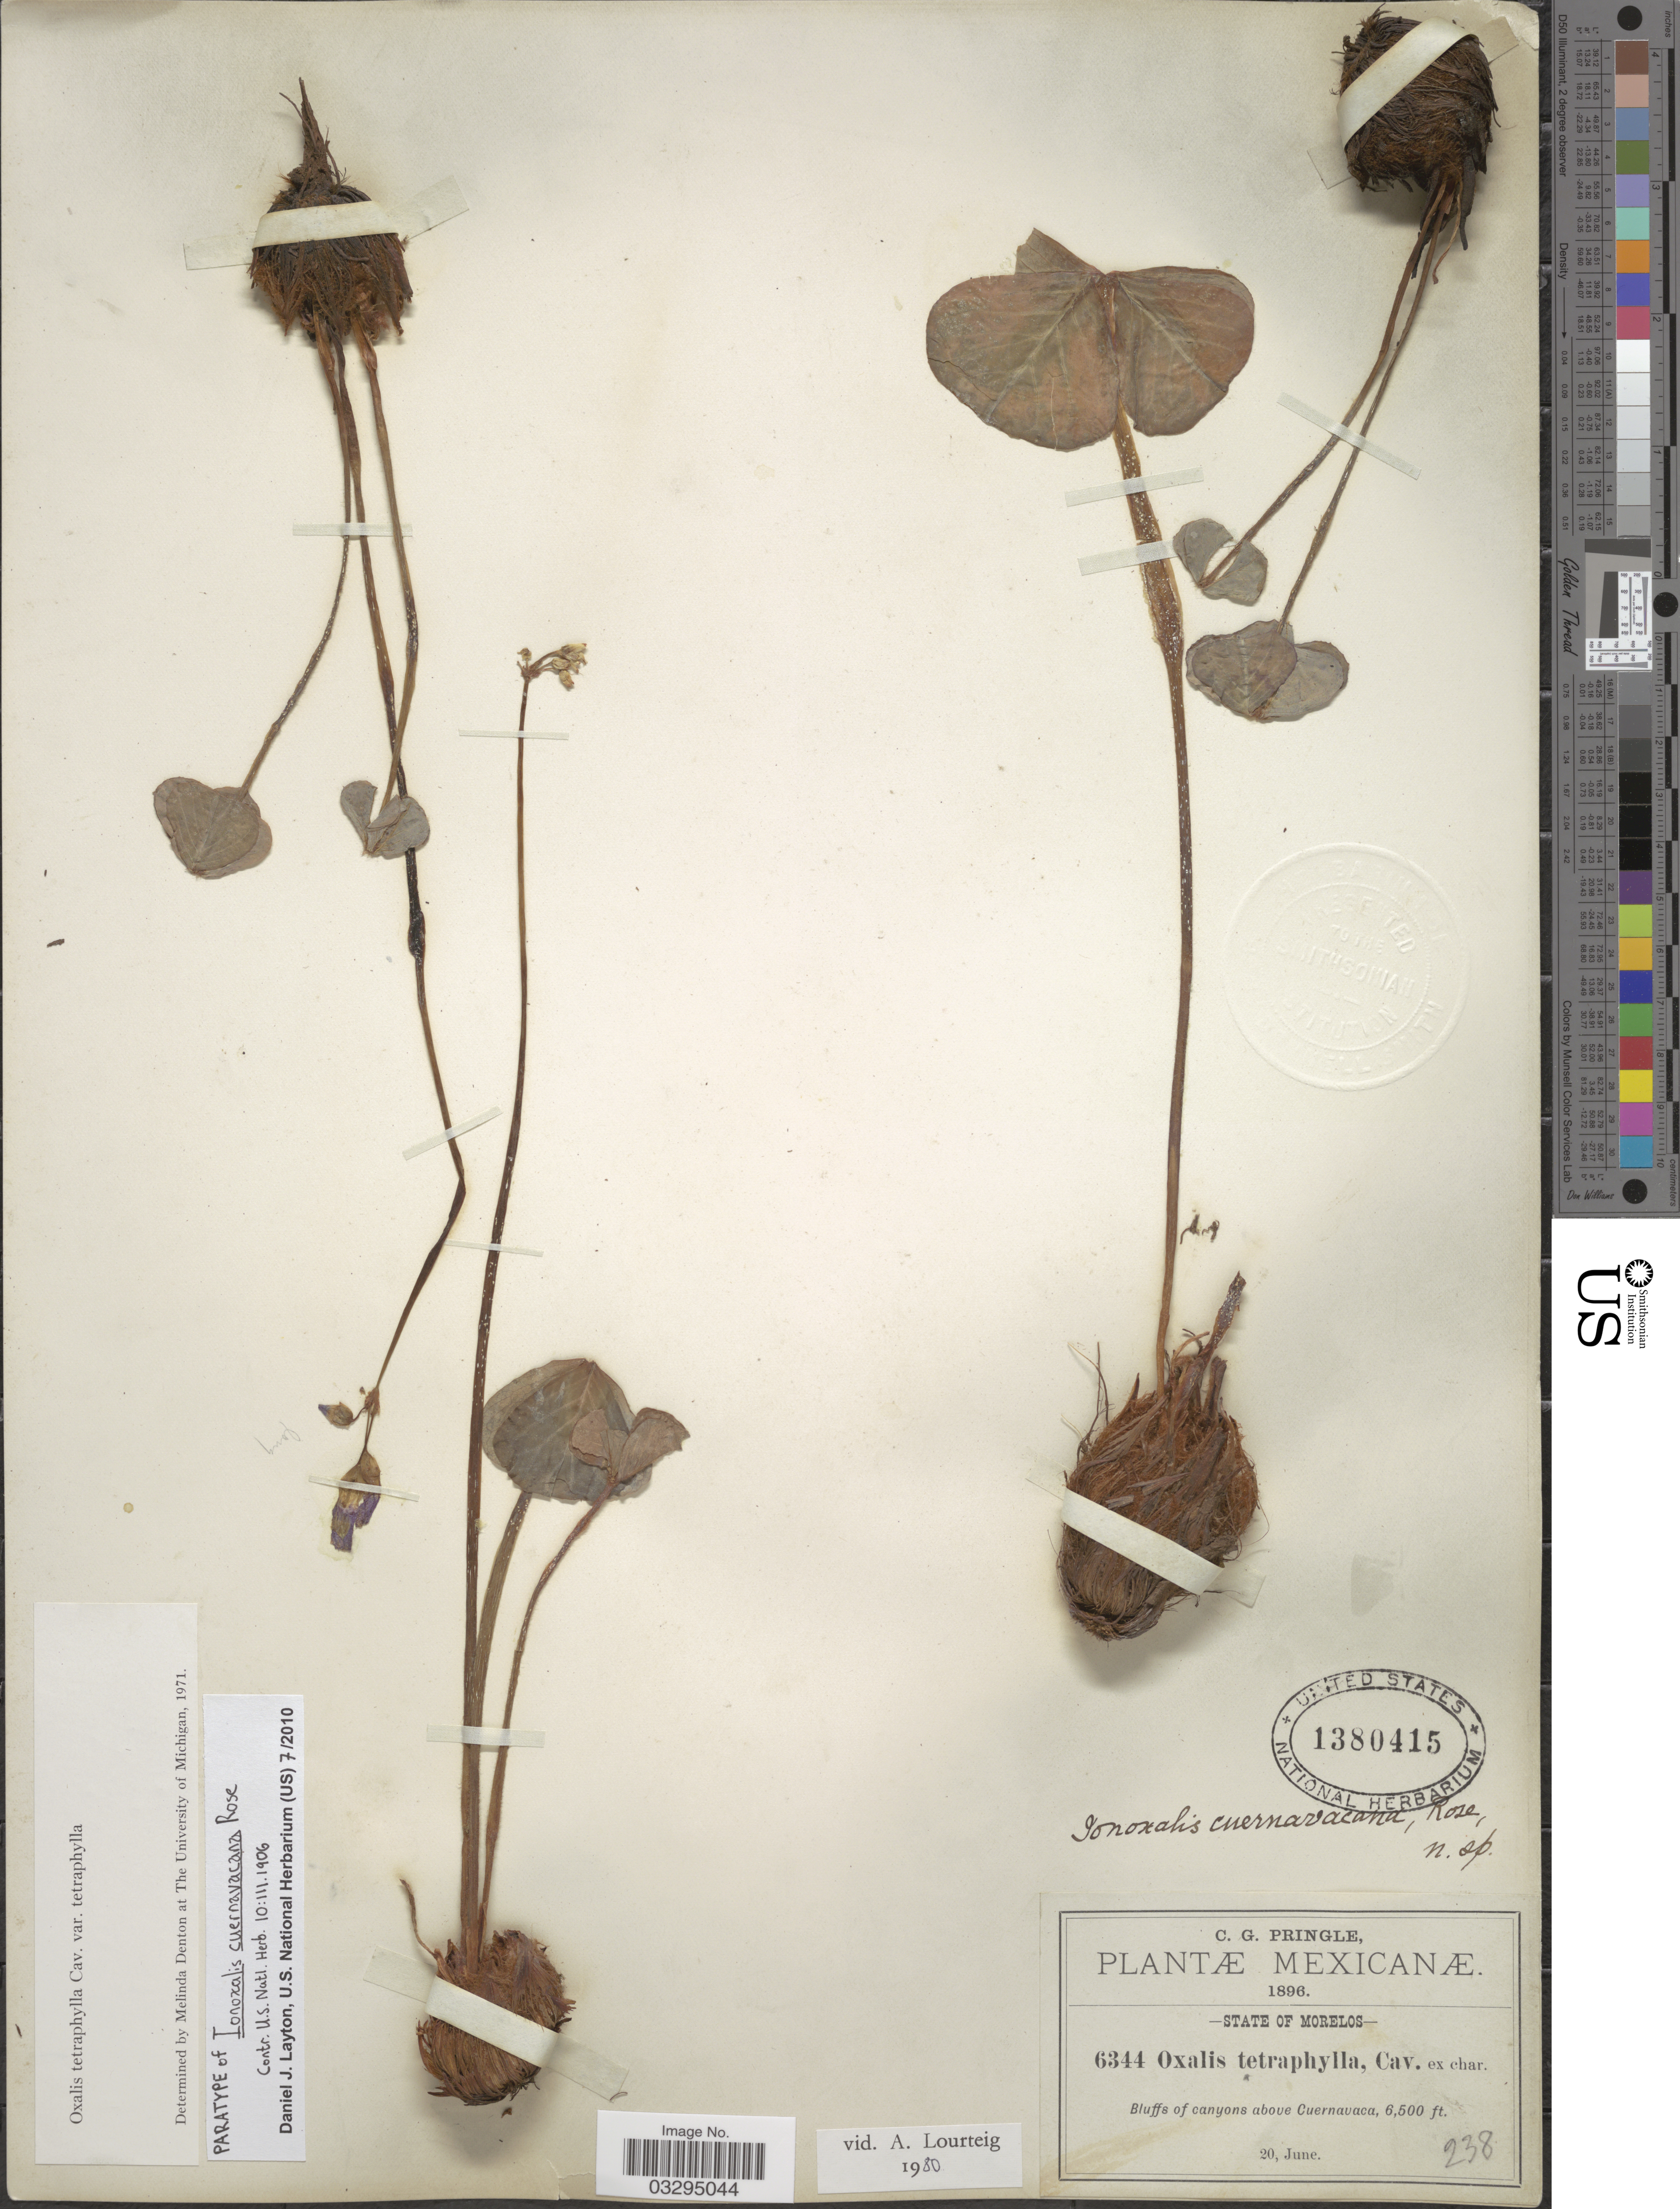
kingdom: Plantae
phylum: Tracheophyta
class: Magnoliopsida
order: Oxalidales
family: Oxalidaceae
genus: Oxalis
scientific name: Oxalis tetraphylla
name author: Cav.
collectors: C. G. Pringle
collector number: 238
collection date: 1896-06-20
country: Mexico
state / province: Morelos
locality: Bluffs of canyons above Cuernavaca.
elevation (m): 1981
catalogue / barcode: US 1380415